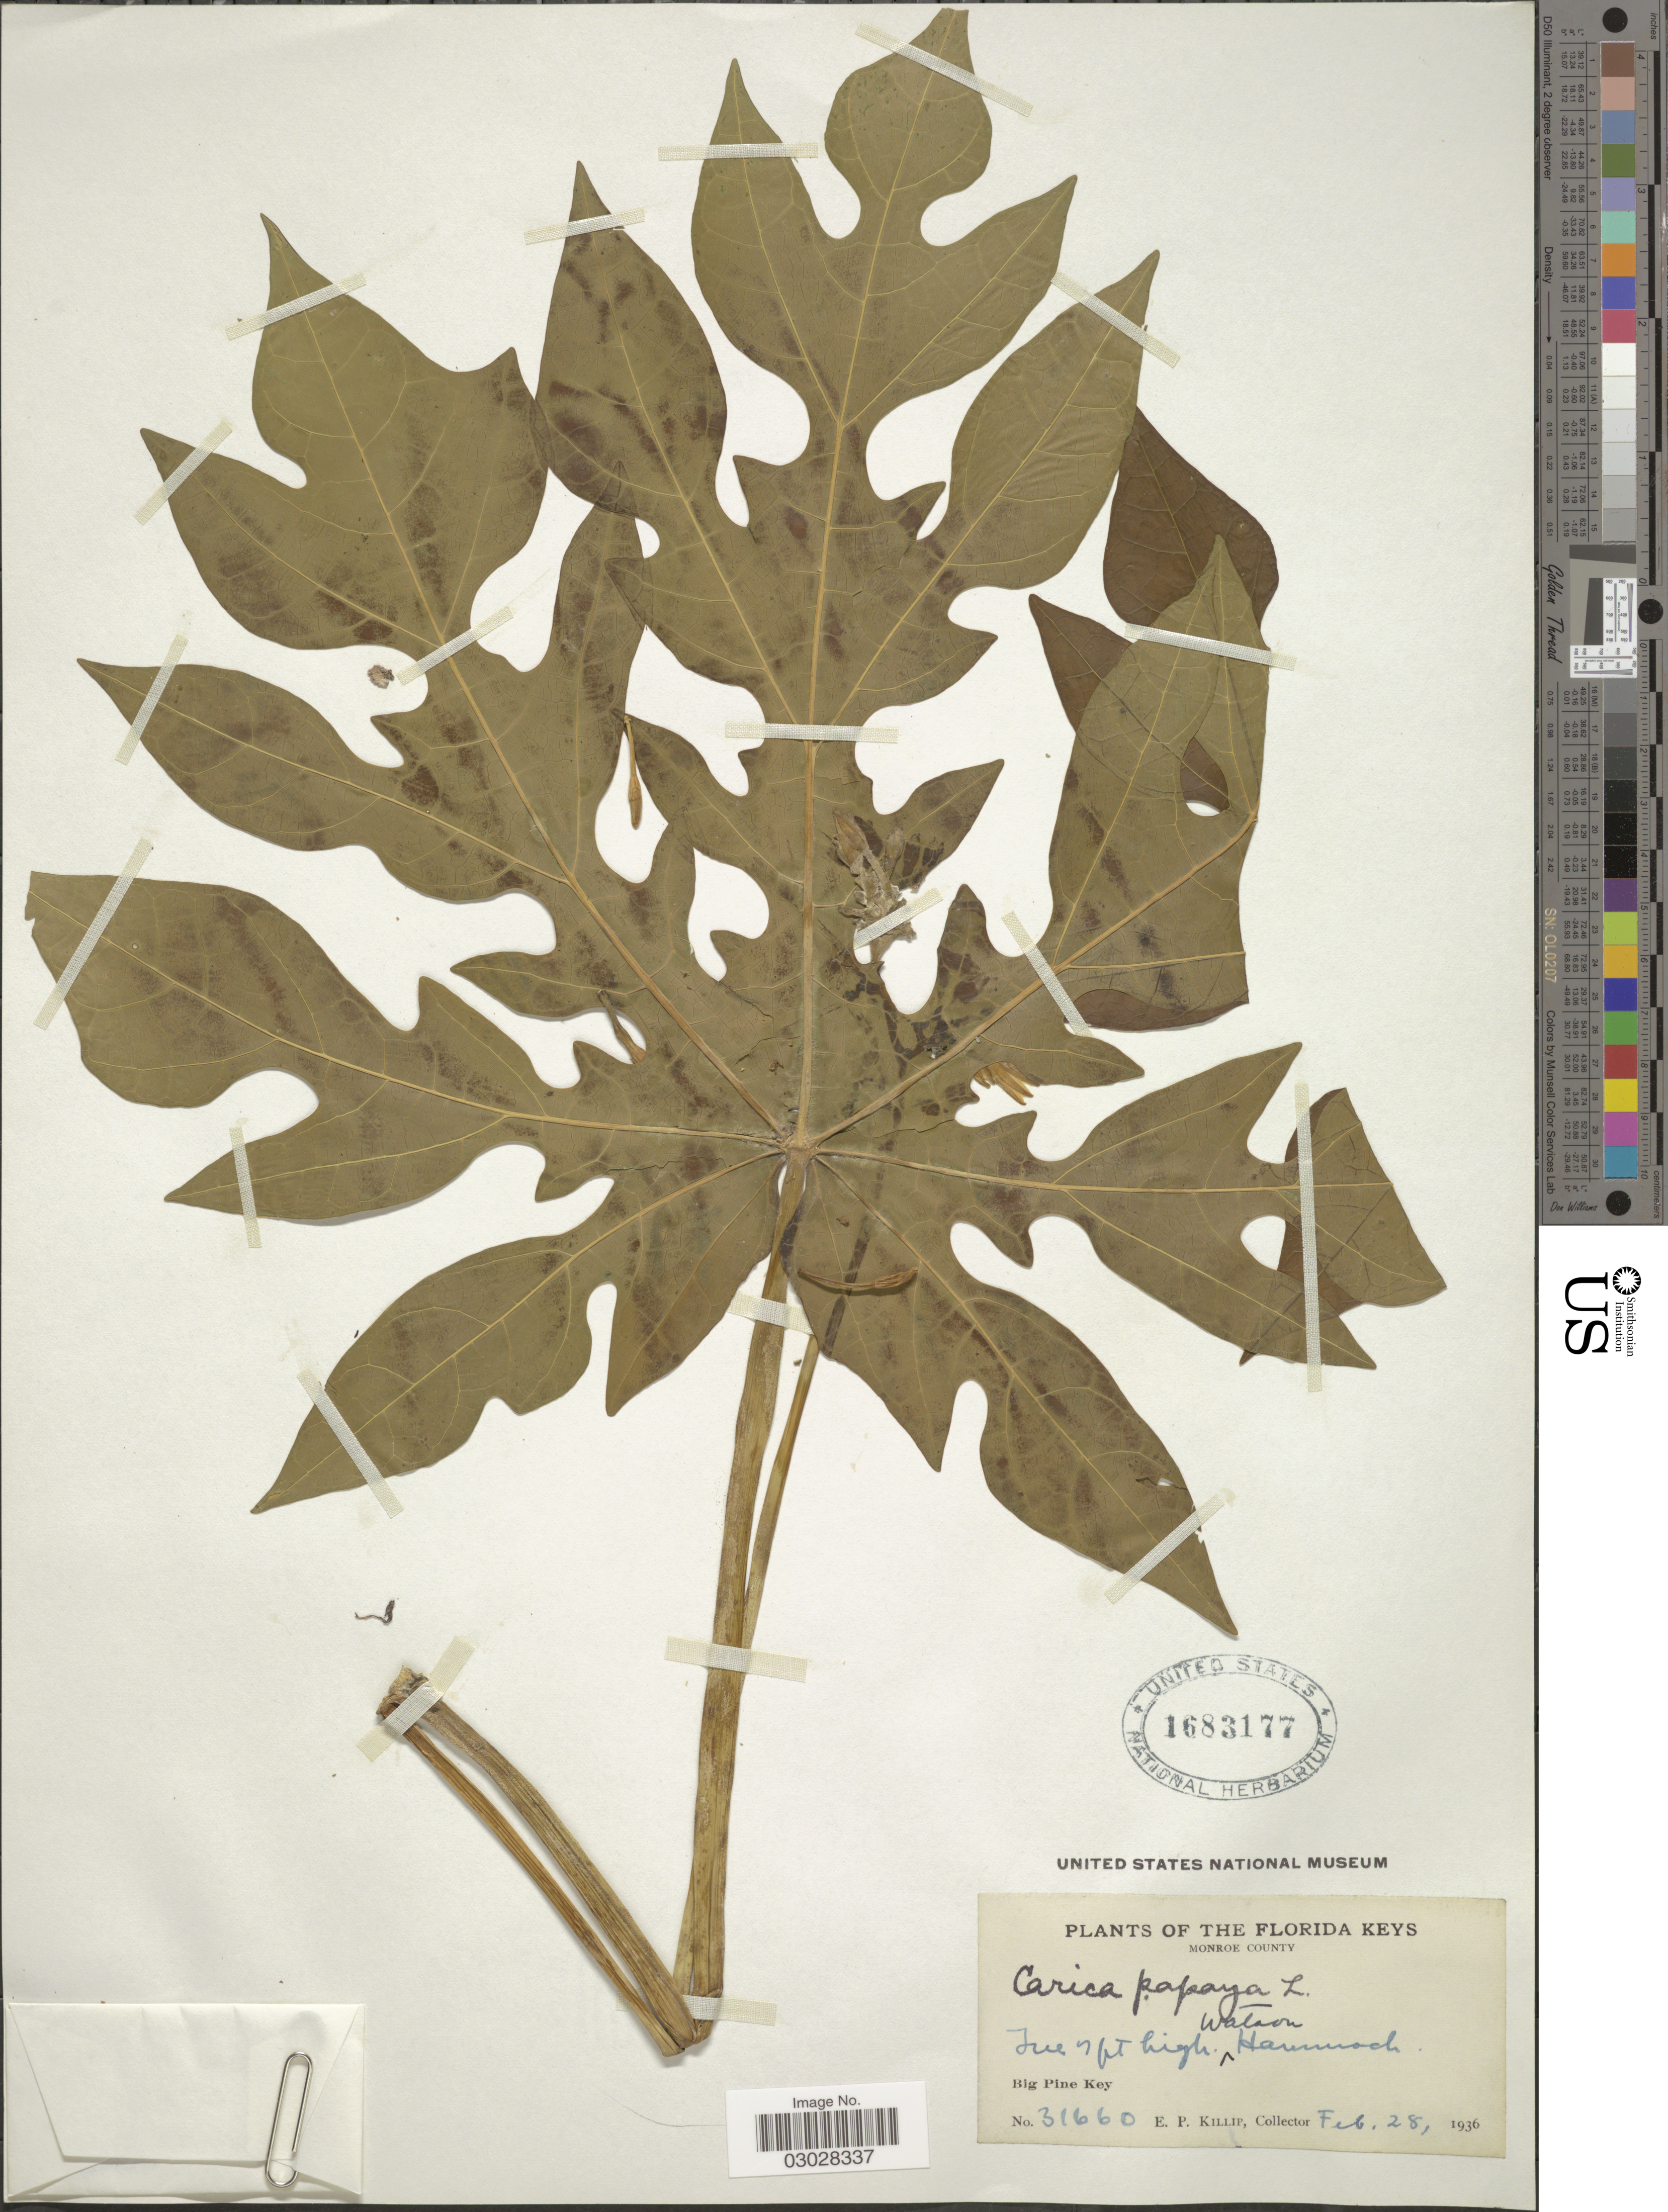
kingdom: Plantae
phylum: Tracheophyta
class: Magnoliopsida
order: Brassicales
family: Caricaceae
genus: Carica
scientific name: Carica papaya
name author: L.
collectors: E. P. Killip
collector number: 31660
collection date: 1936-02-28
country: United States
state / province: Florida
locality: The Florida Keys. Monroe County. Watson Hammock. Big Pine Key.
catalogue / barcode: US 1683177